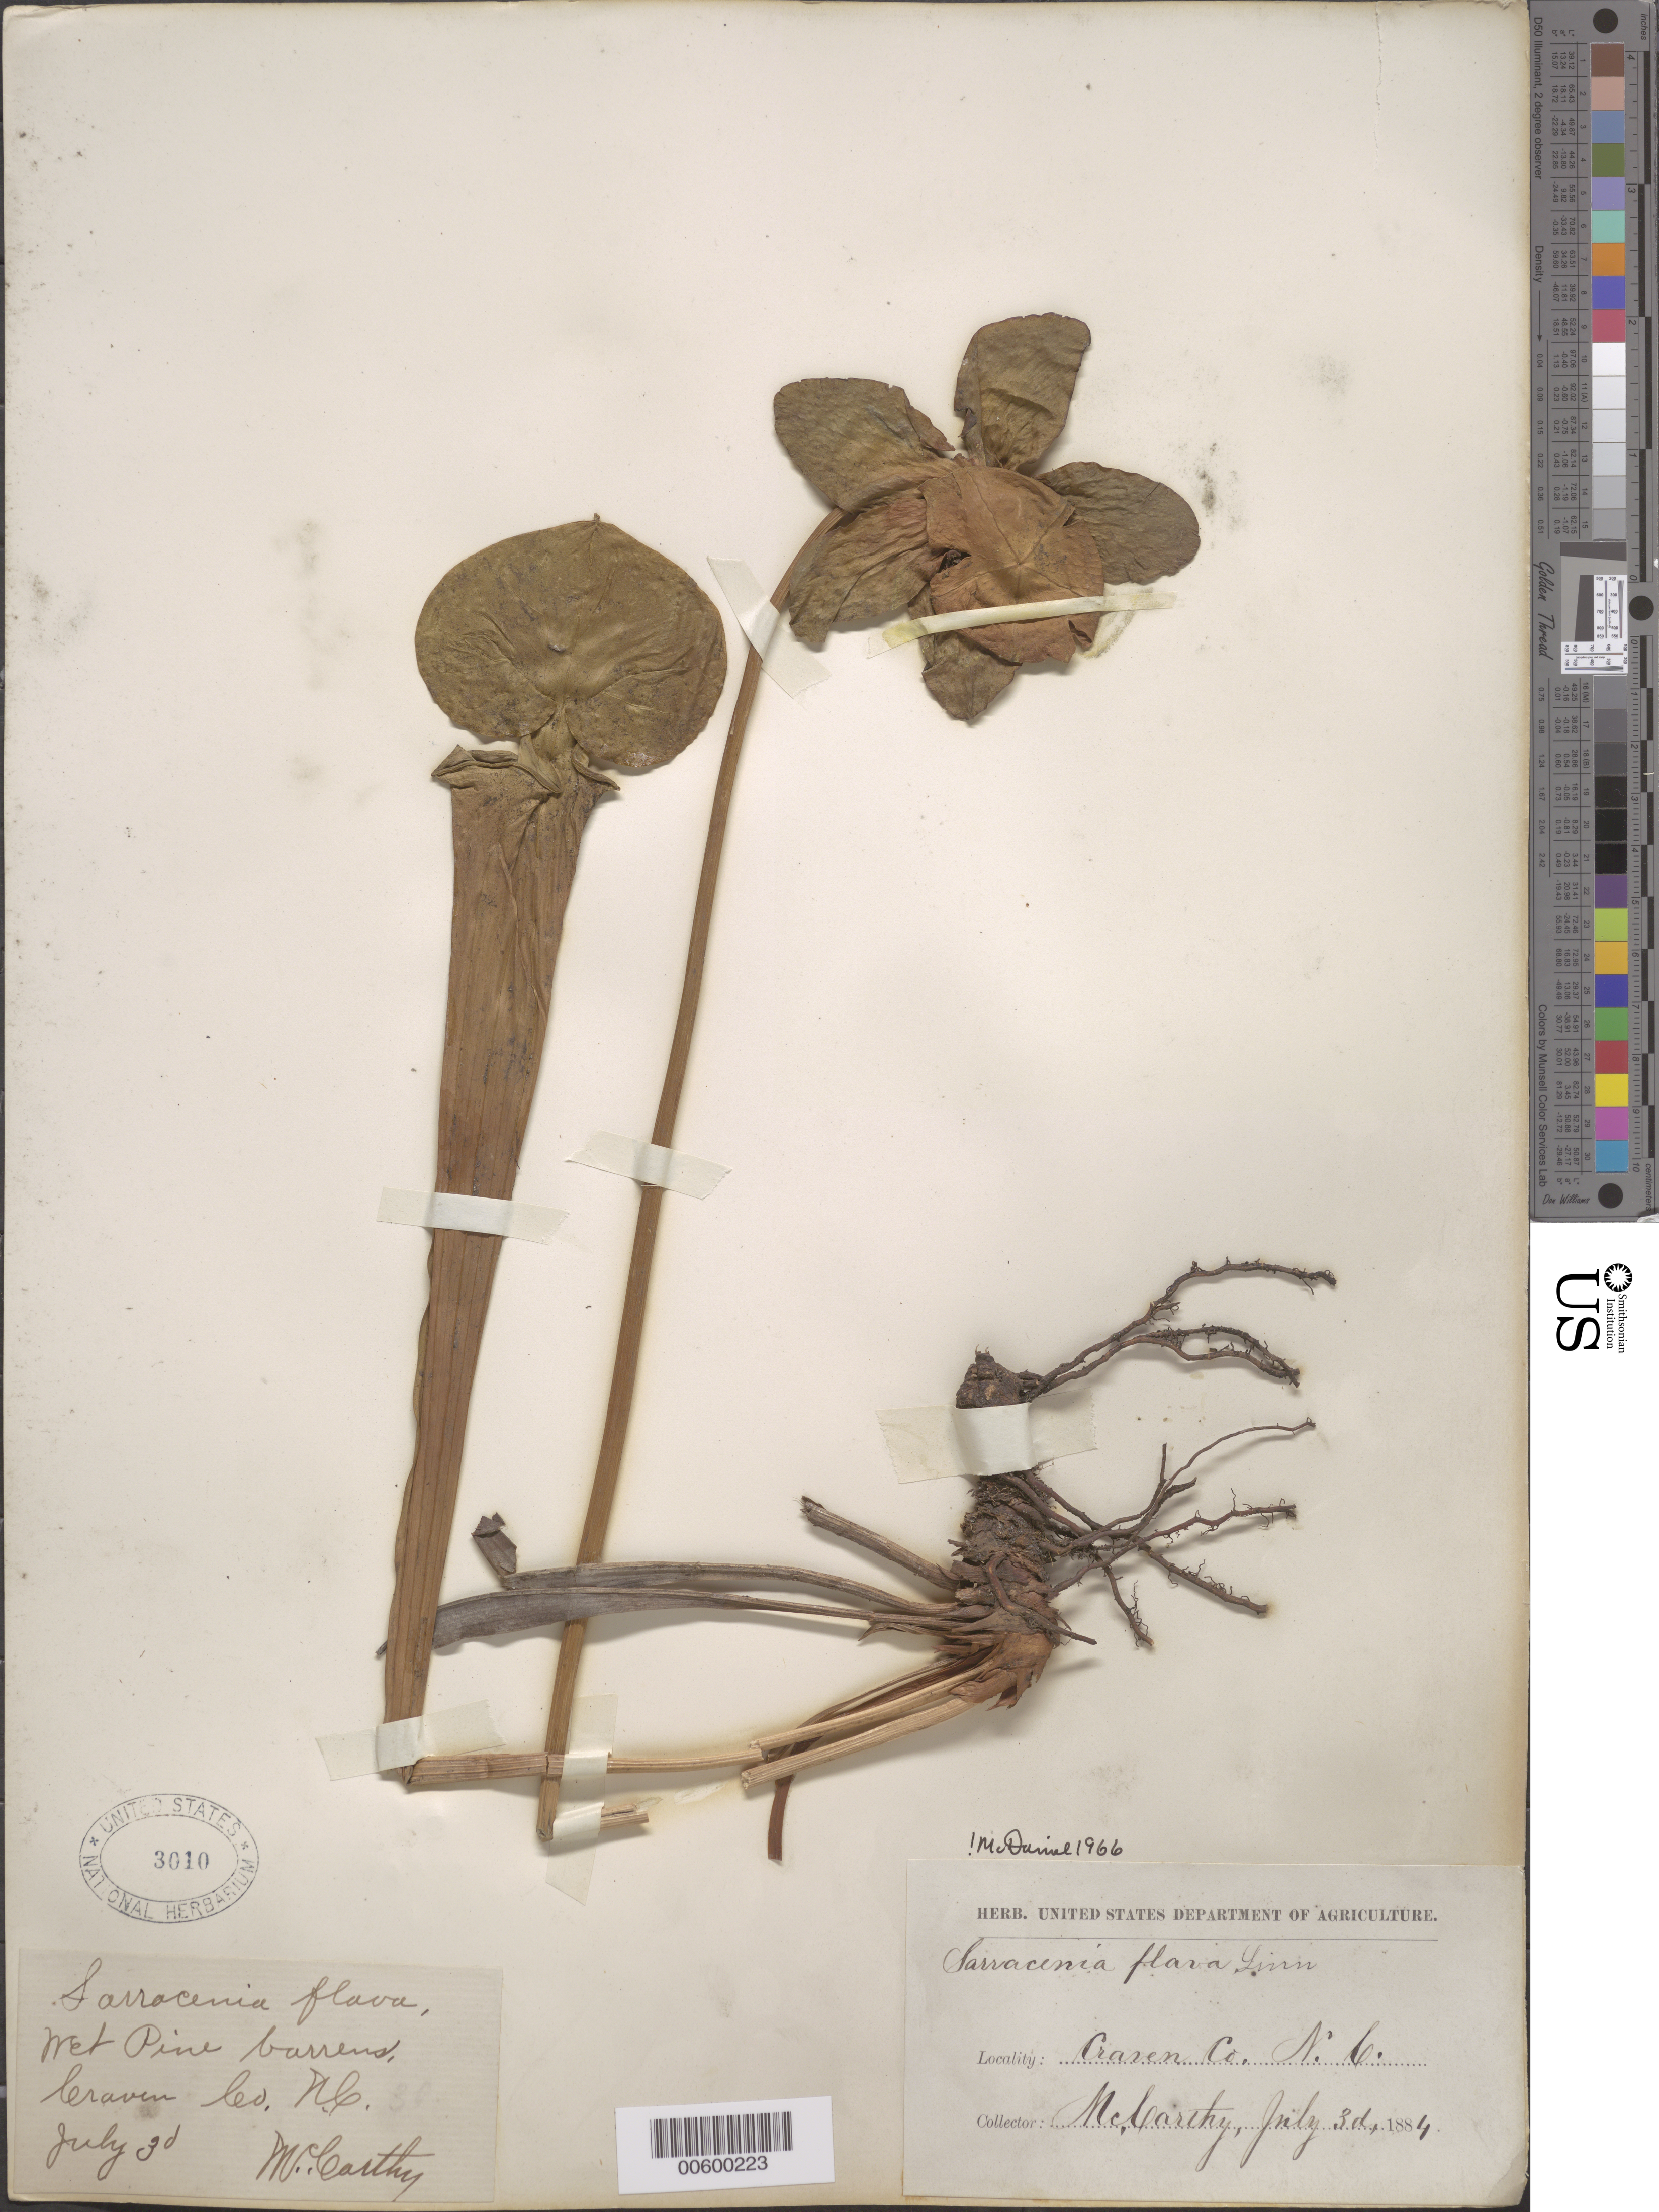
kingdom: Plantae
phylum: Tracheophyta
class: Magnoliopsida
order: Ericales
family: Sarraceniaceae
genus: Sarracenia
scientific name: Sarracenia flava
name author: L.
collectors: G. McCarthy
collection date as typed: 03 Jul 1884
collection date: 1884-07-03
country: United States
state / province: North Carolina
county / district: Craven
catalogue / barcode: US 3010